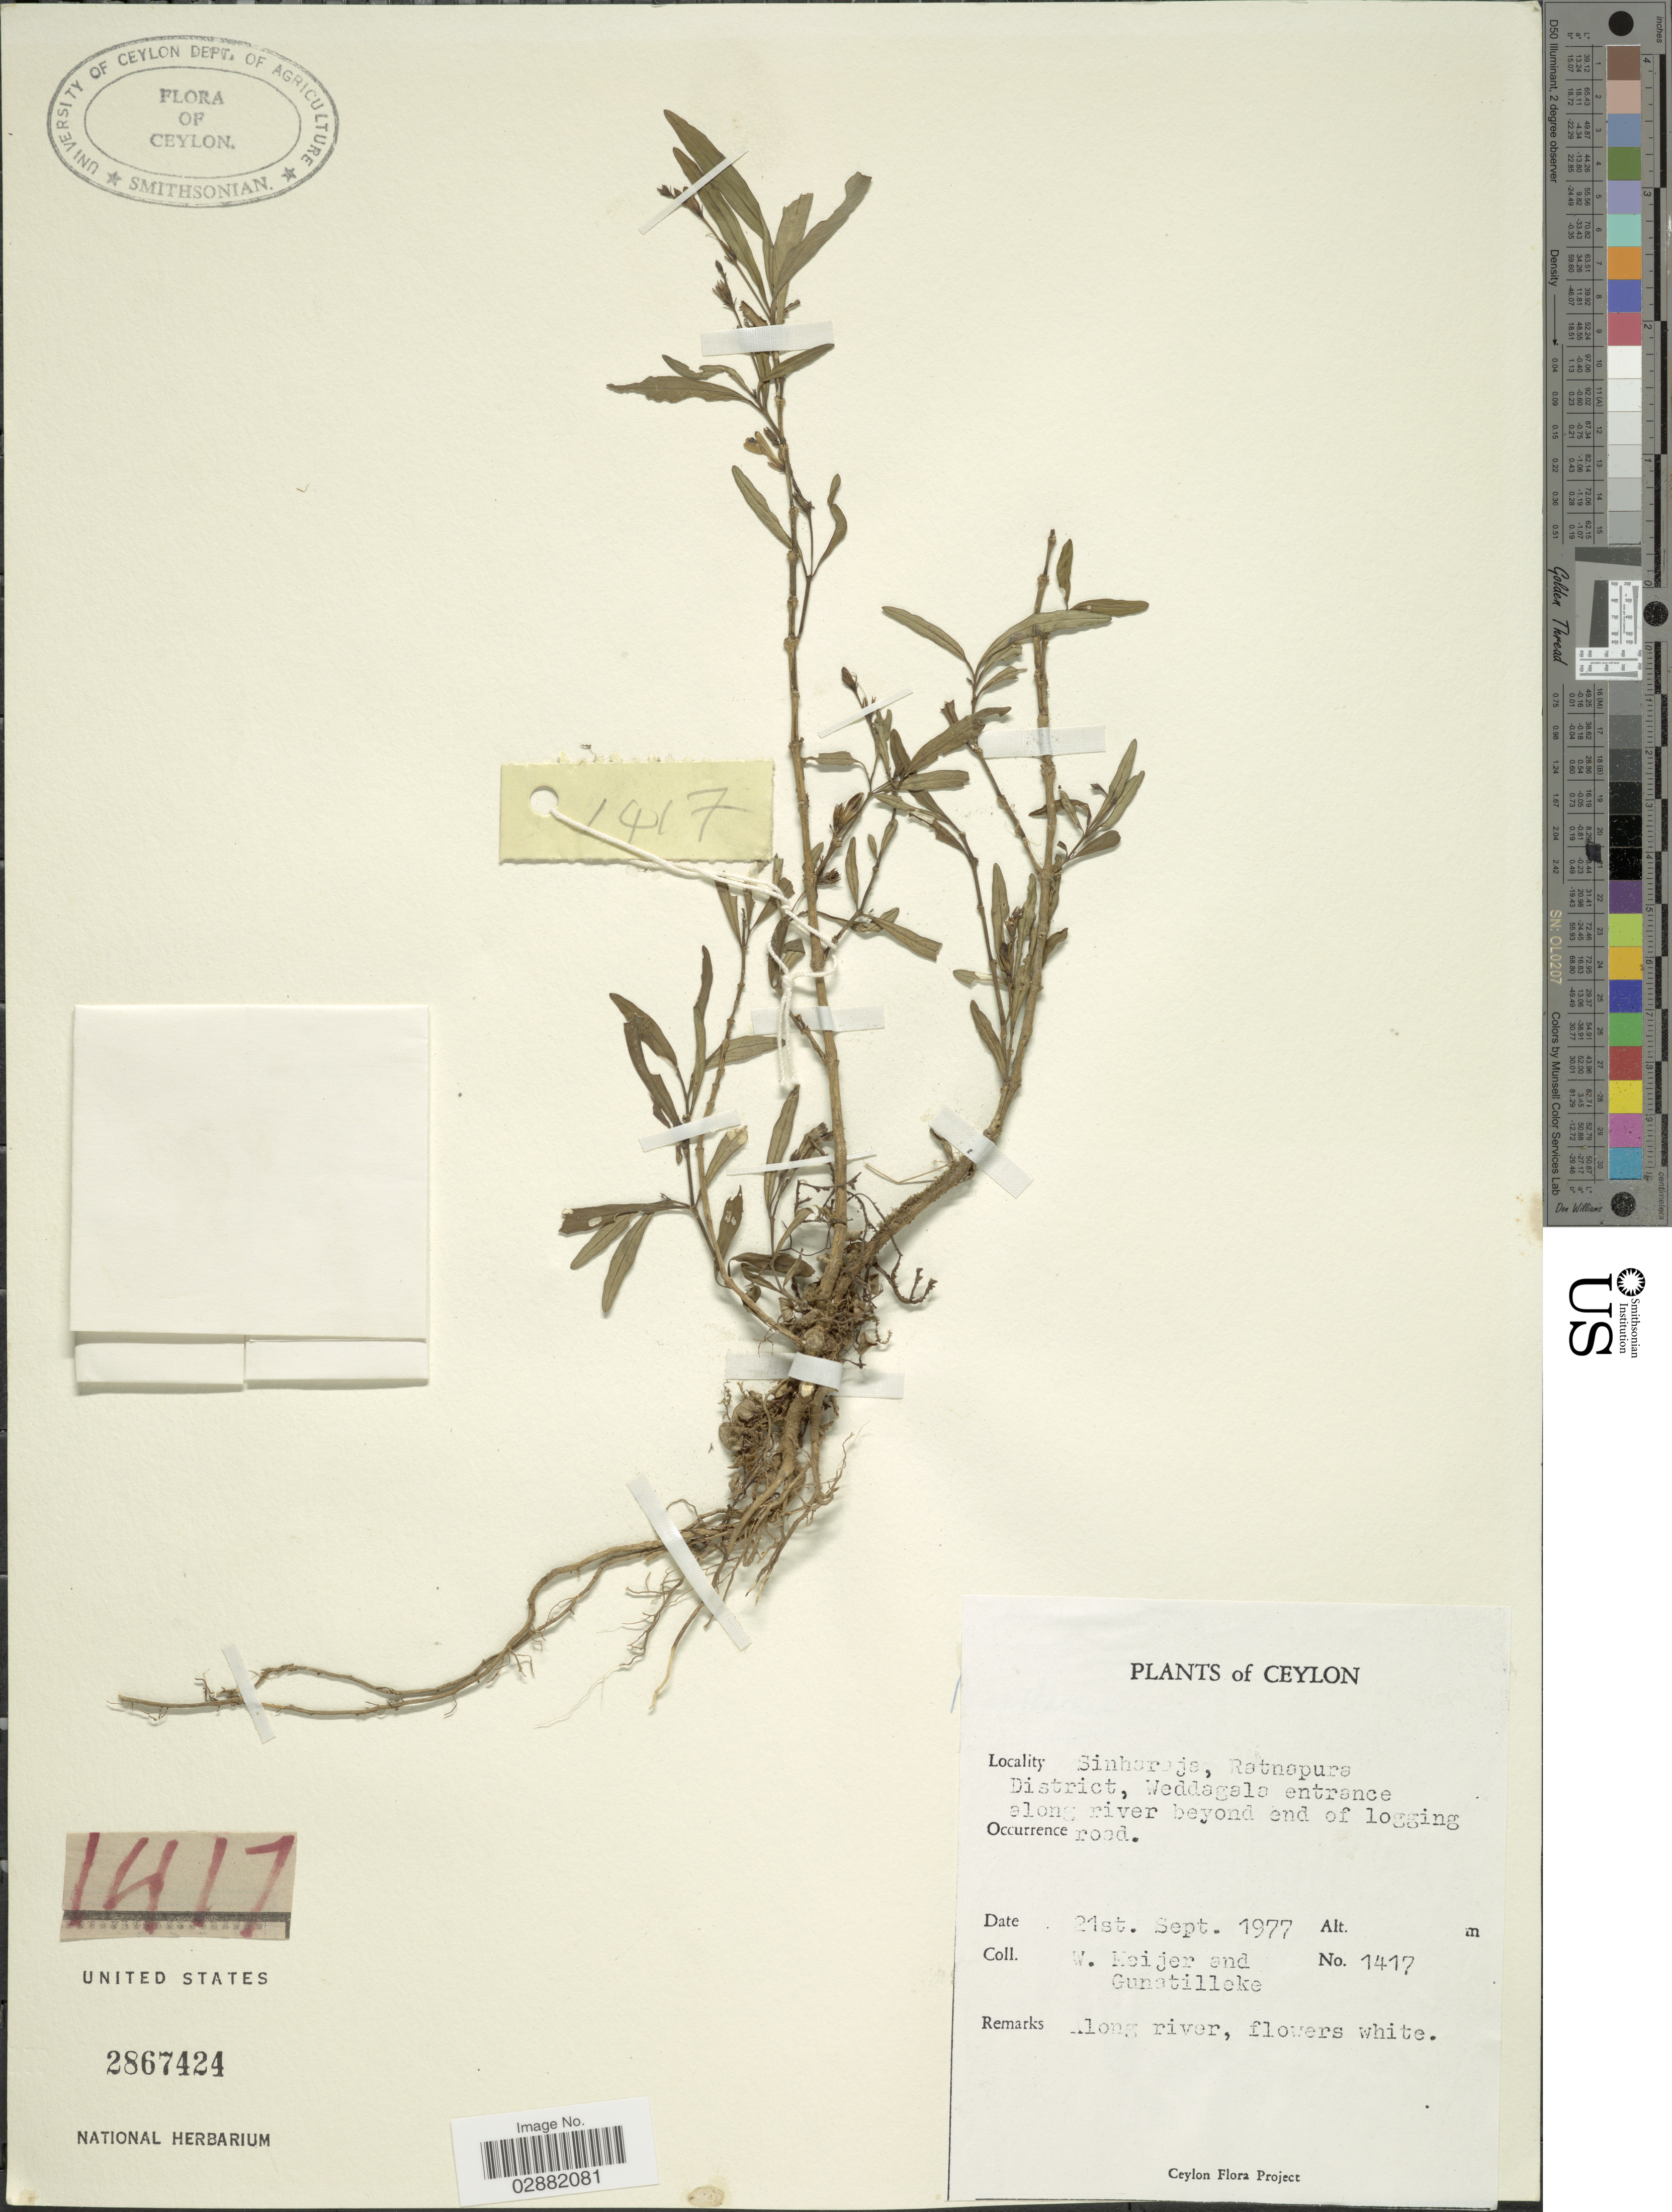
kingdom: Plantae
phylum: Tracheophyta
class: Magnoliopsida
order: Lamiales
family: Acanthaceae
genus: Justicia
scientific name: Justicia sp.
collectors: W. Meijer & -- Gunatilleke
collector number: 1417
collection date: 1977-09-21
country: Sri Lanka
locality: Ceylon, Sinharaja, Ratnapura District, Weddagale entrance along river beyond end of logging.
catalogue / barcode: US 2867424